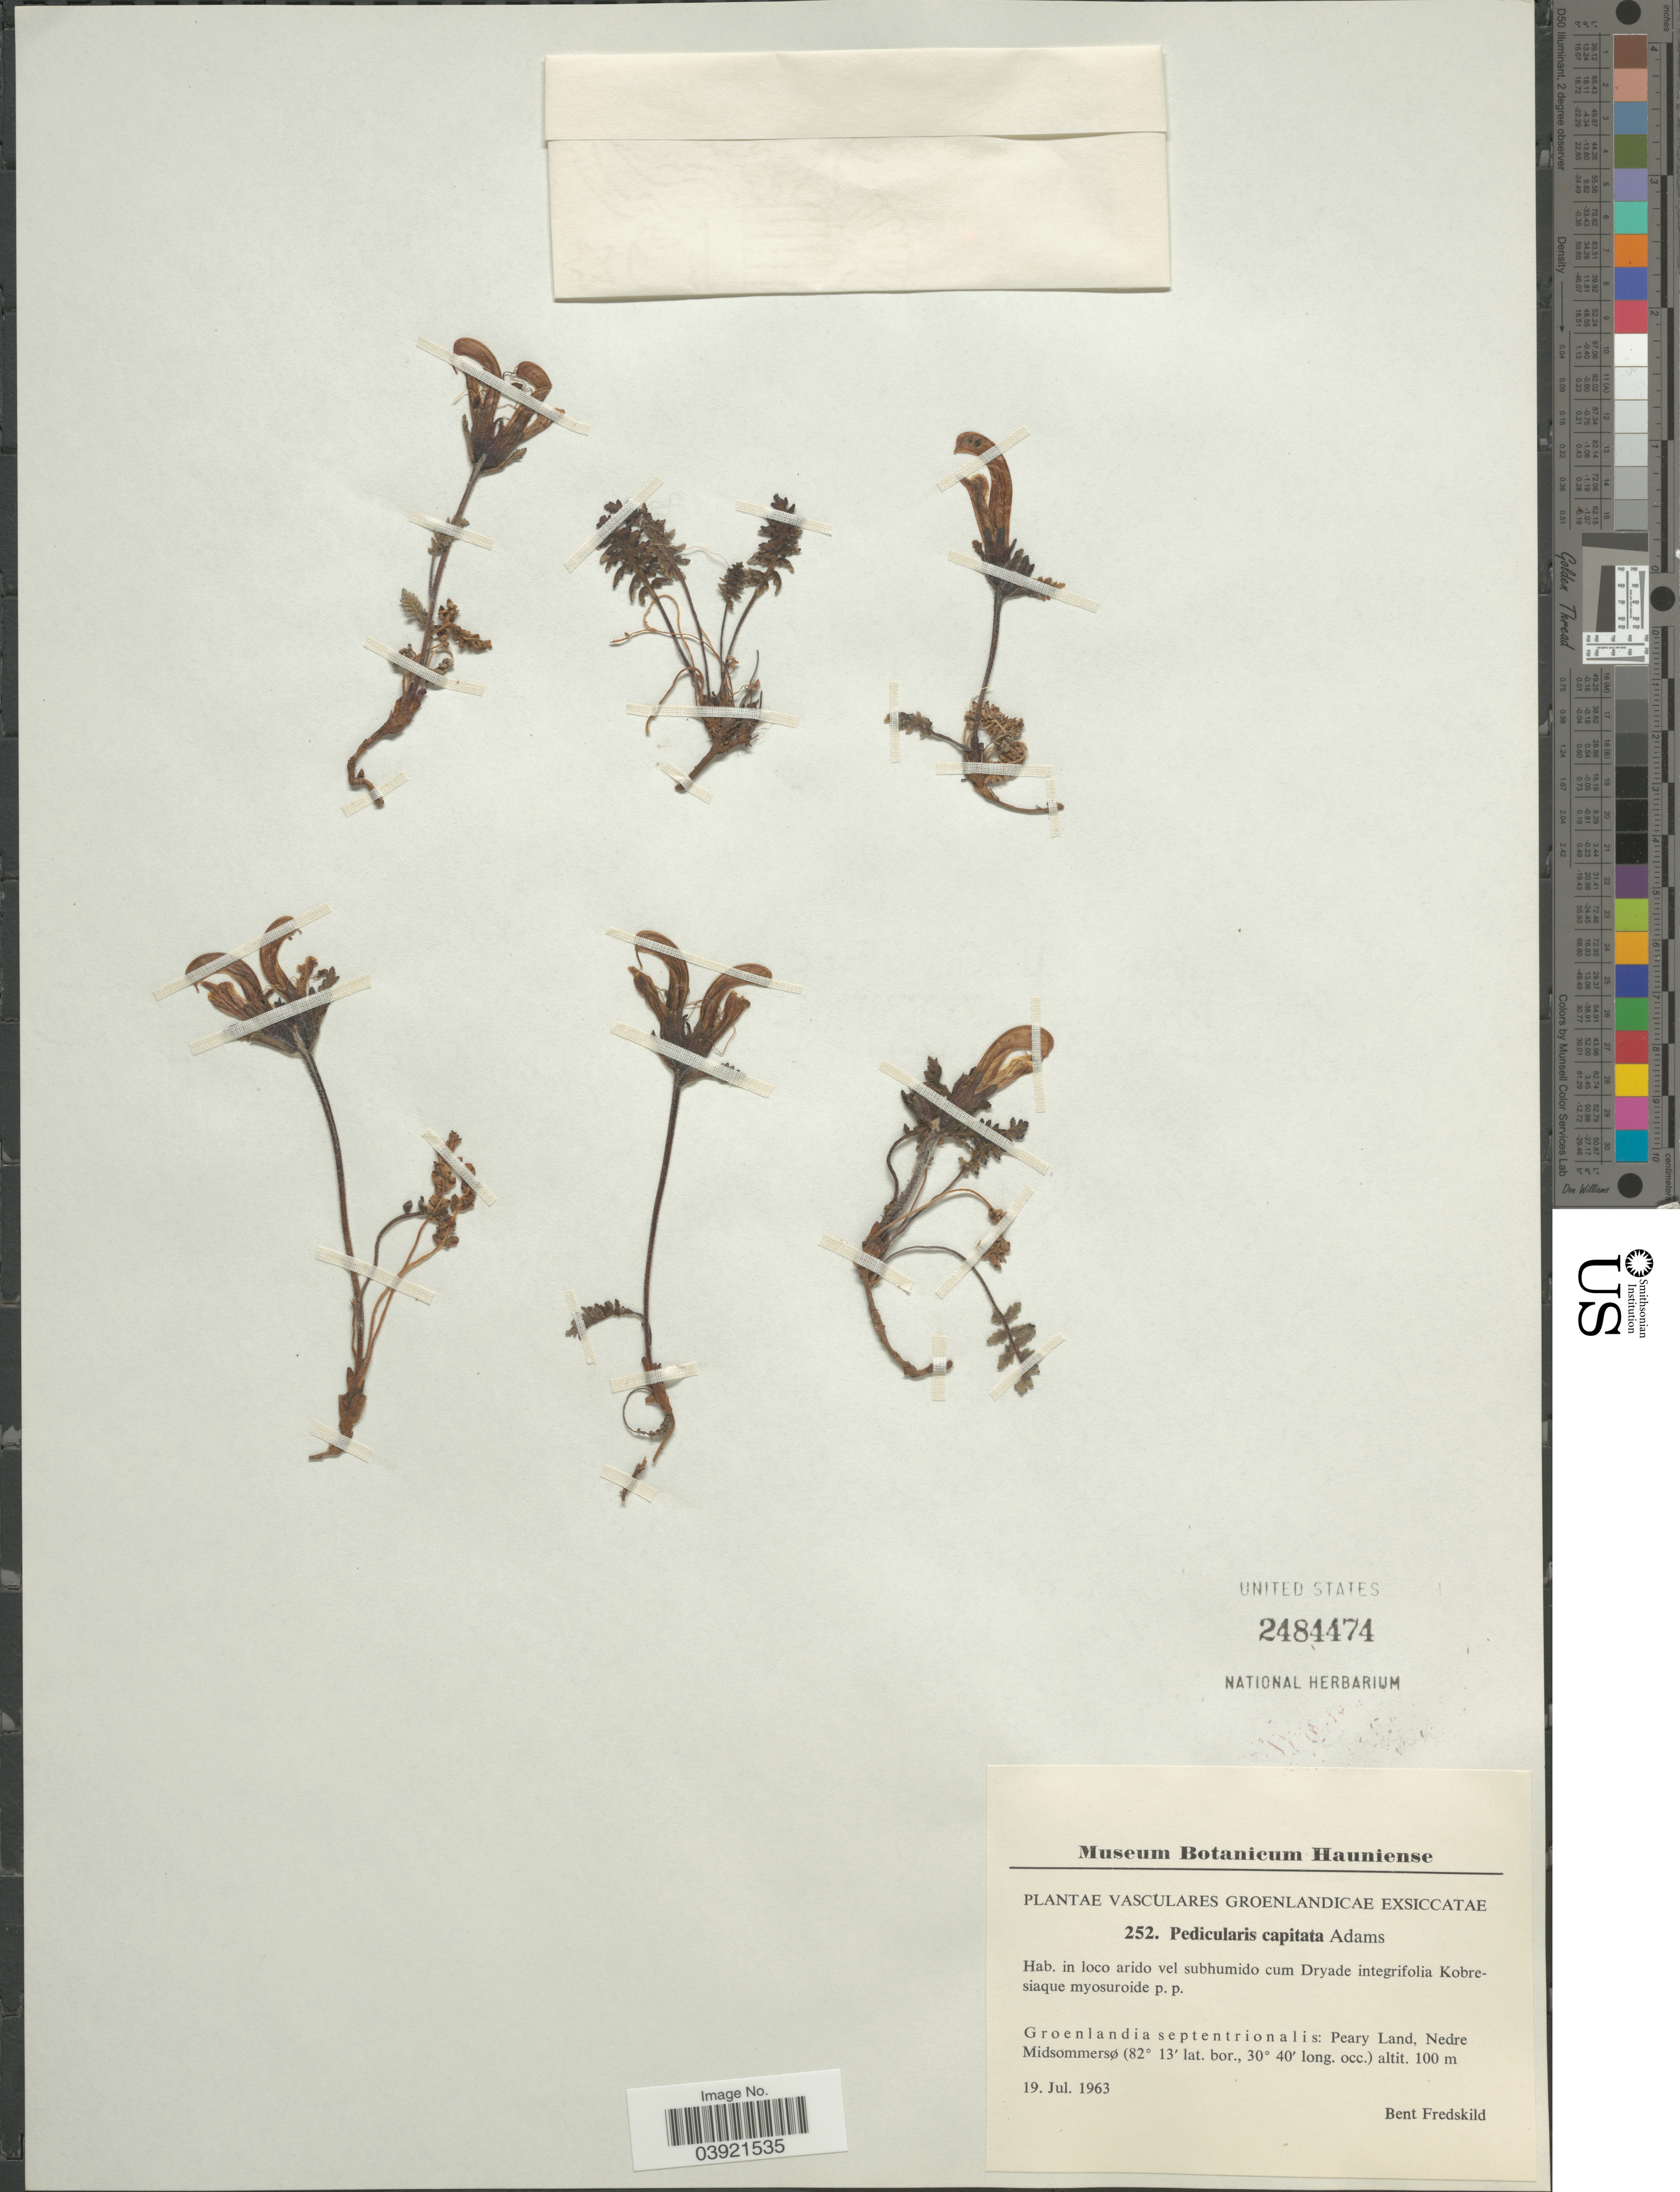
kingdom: Plantae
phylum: Tracheophyta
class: Magnoliopsida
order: Lamiales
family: Orobanchaceae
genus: Pedicularis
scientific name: Pedicularis capitata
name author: Adams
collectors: B. Fredskild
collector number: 252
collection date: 1963-07-19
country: Greenland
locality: Vasculares Groenlandicae. Groenlandia septentrionalis: Peary Land, Nedre Midsommersø.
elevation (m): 100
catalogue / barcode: US 2484474